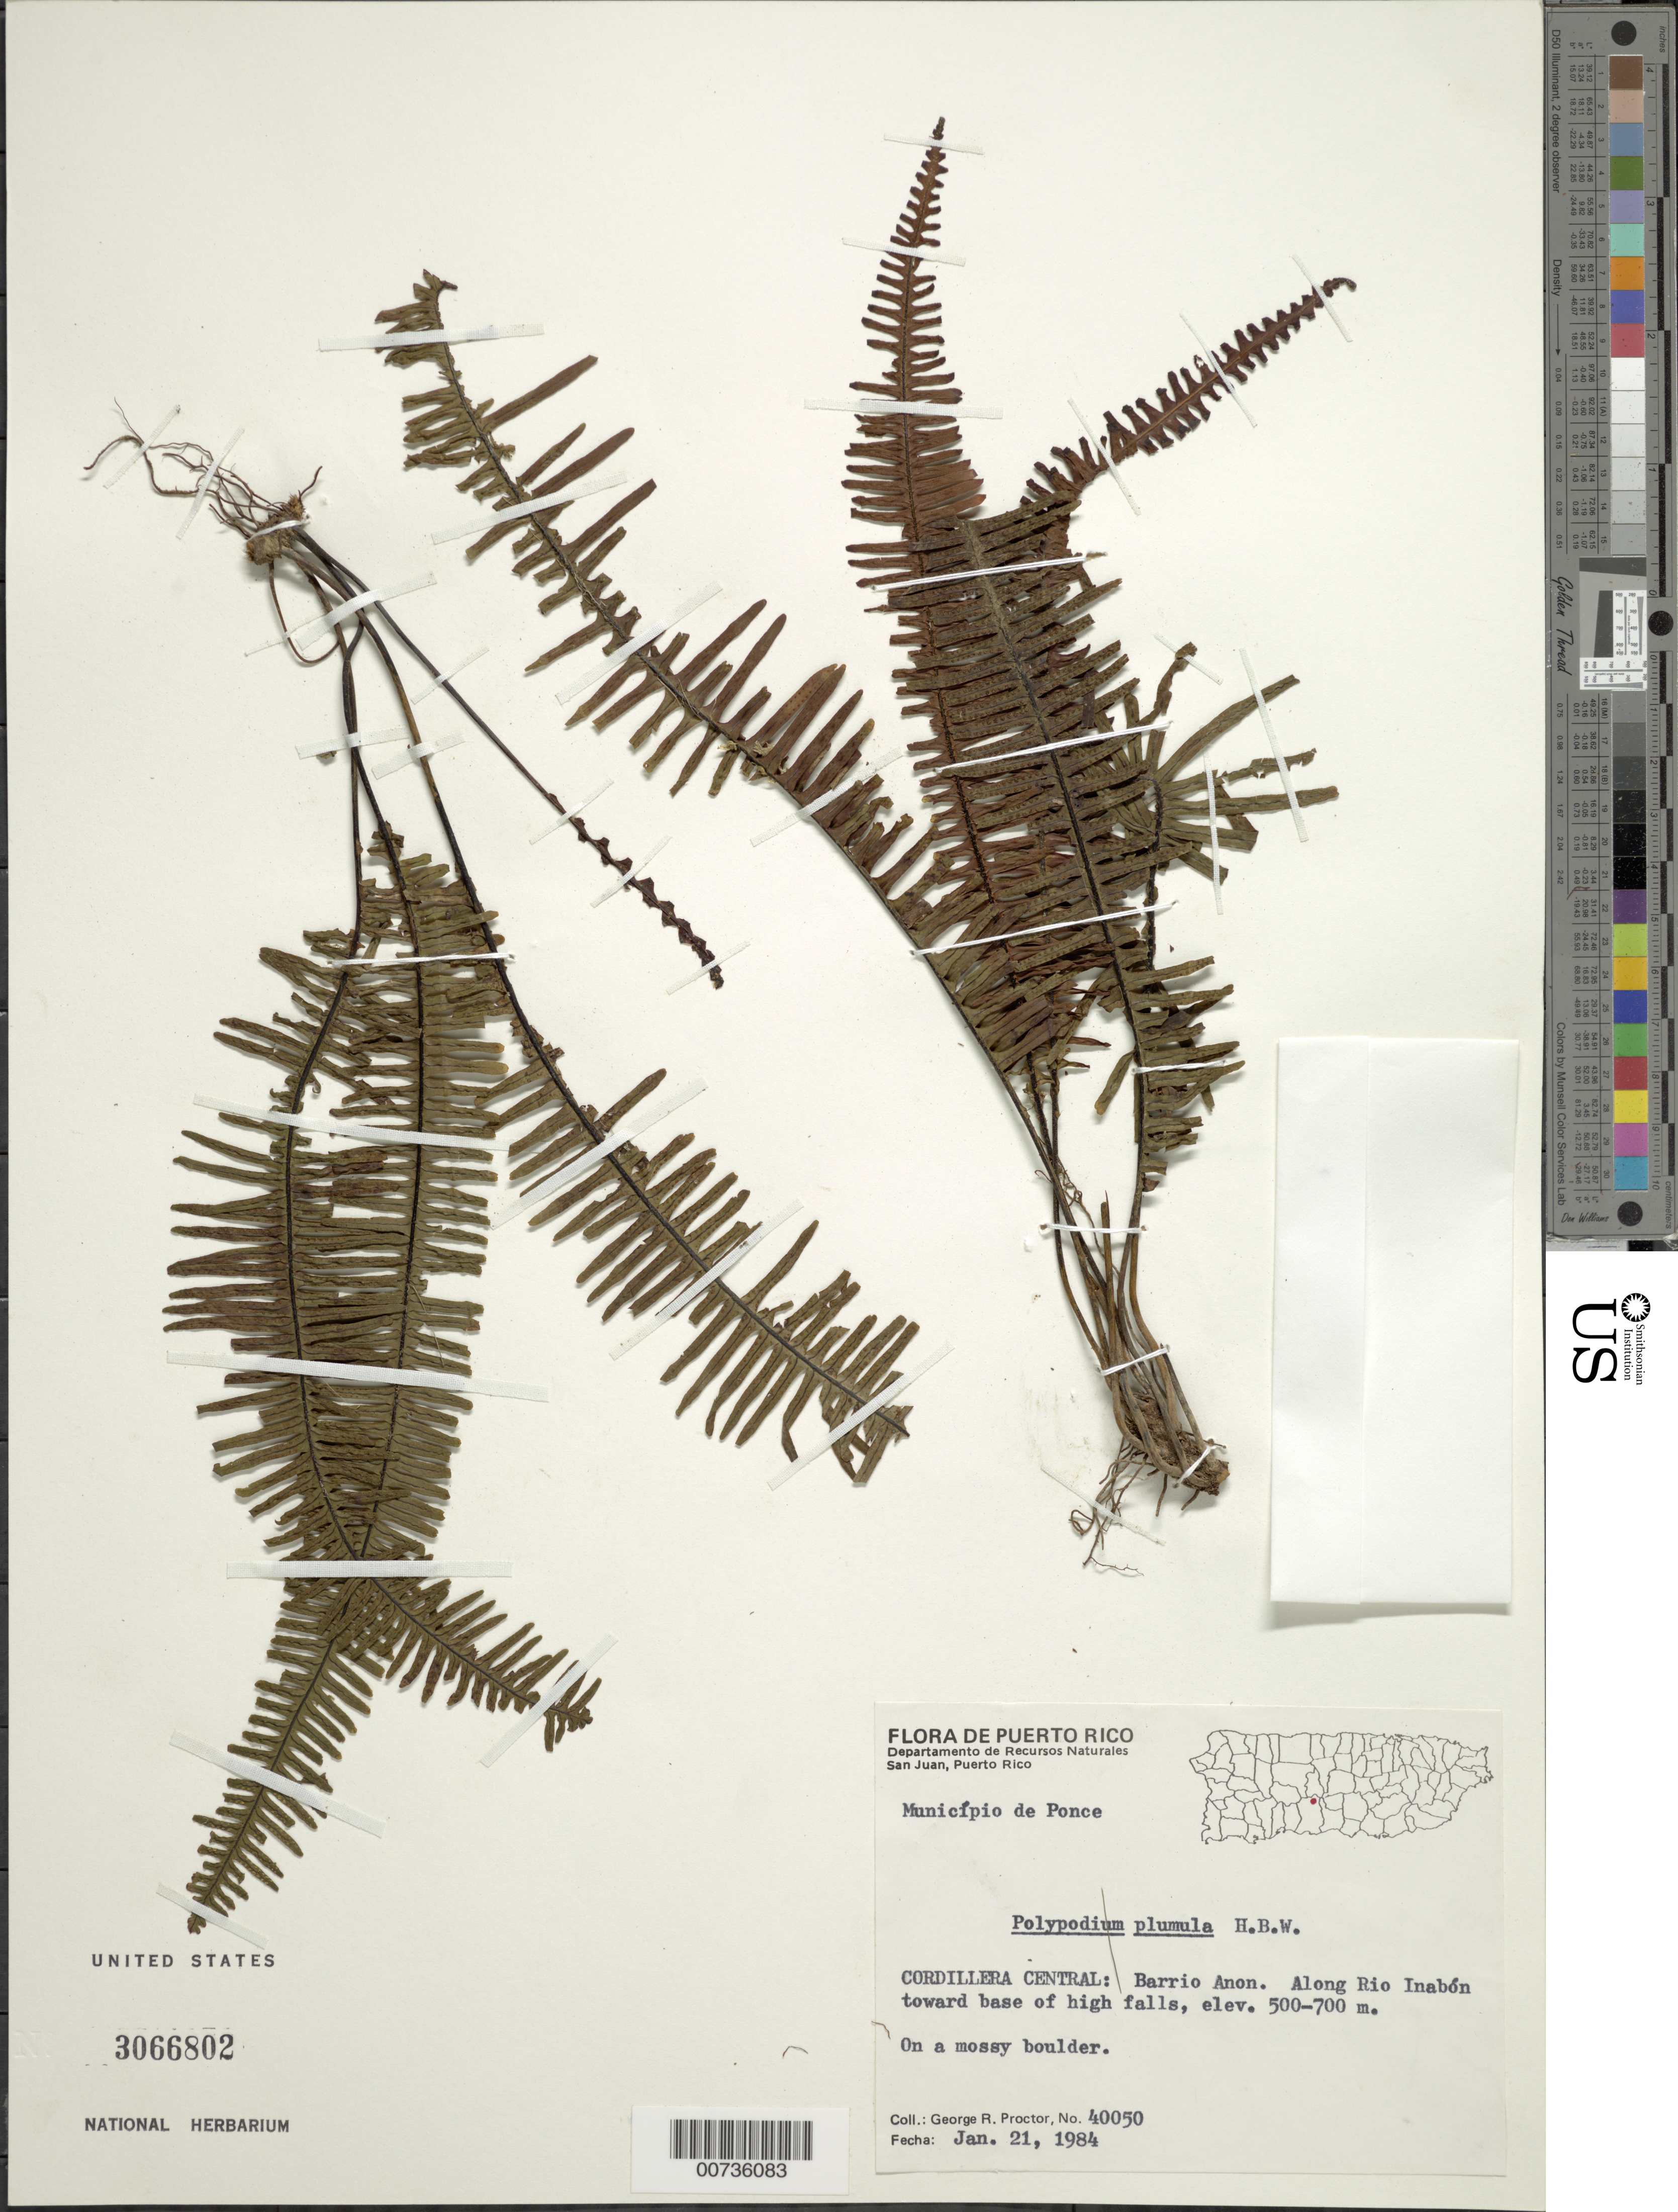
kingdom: Plantae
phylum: Tracheophyta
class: Polypodiopsida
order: Polypodiales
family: Polypodiaceae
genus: Pecluma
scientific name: Pecluma plumula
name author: (Humb. & Bonpl. ex Willd.) M.G. Price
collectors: G. R. Proctor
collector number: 40050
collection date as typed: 21 Jan 1984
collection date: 1984-01-21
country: Puerto Rico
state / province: Ponce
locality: Cordillera Central: Barrio Anon, along Rio Inabón toward base of high falls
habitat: On a mossy boulder, toward base of high falls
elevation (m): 500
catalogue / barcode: US 3066802